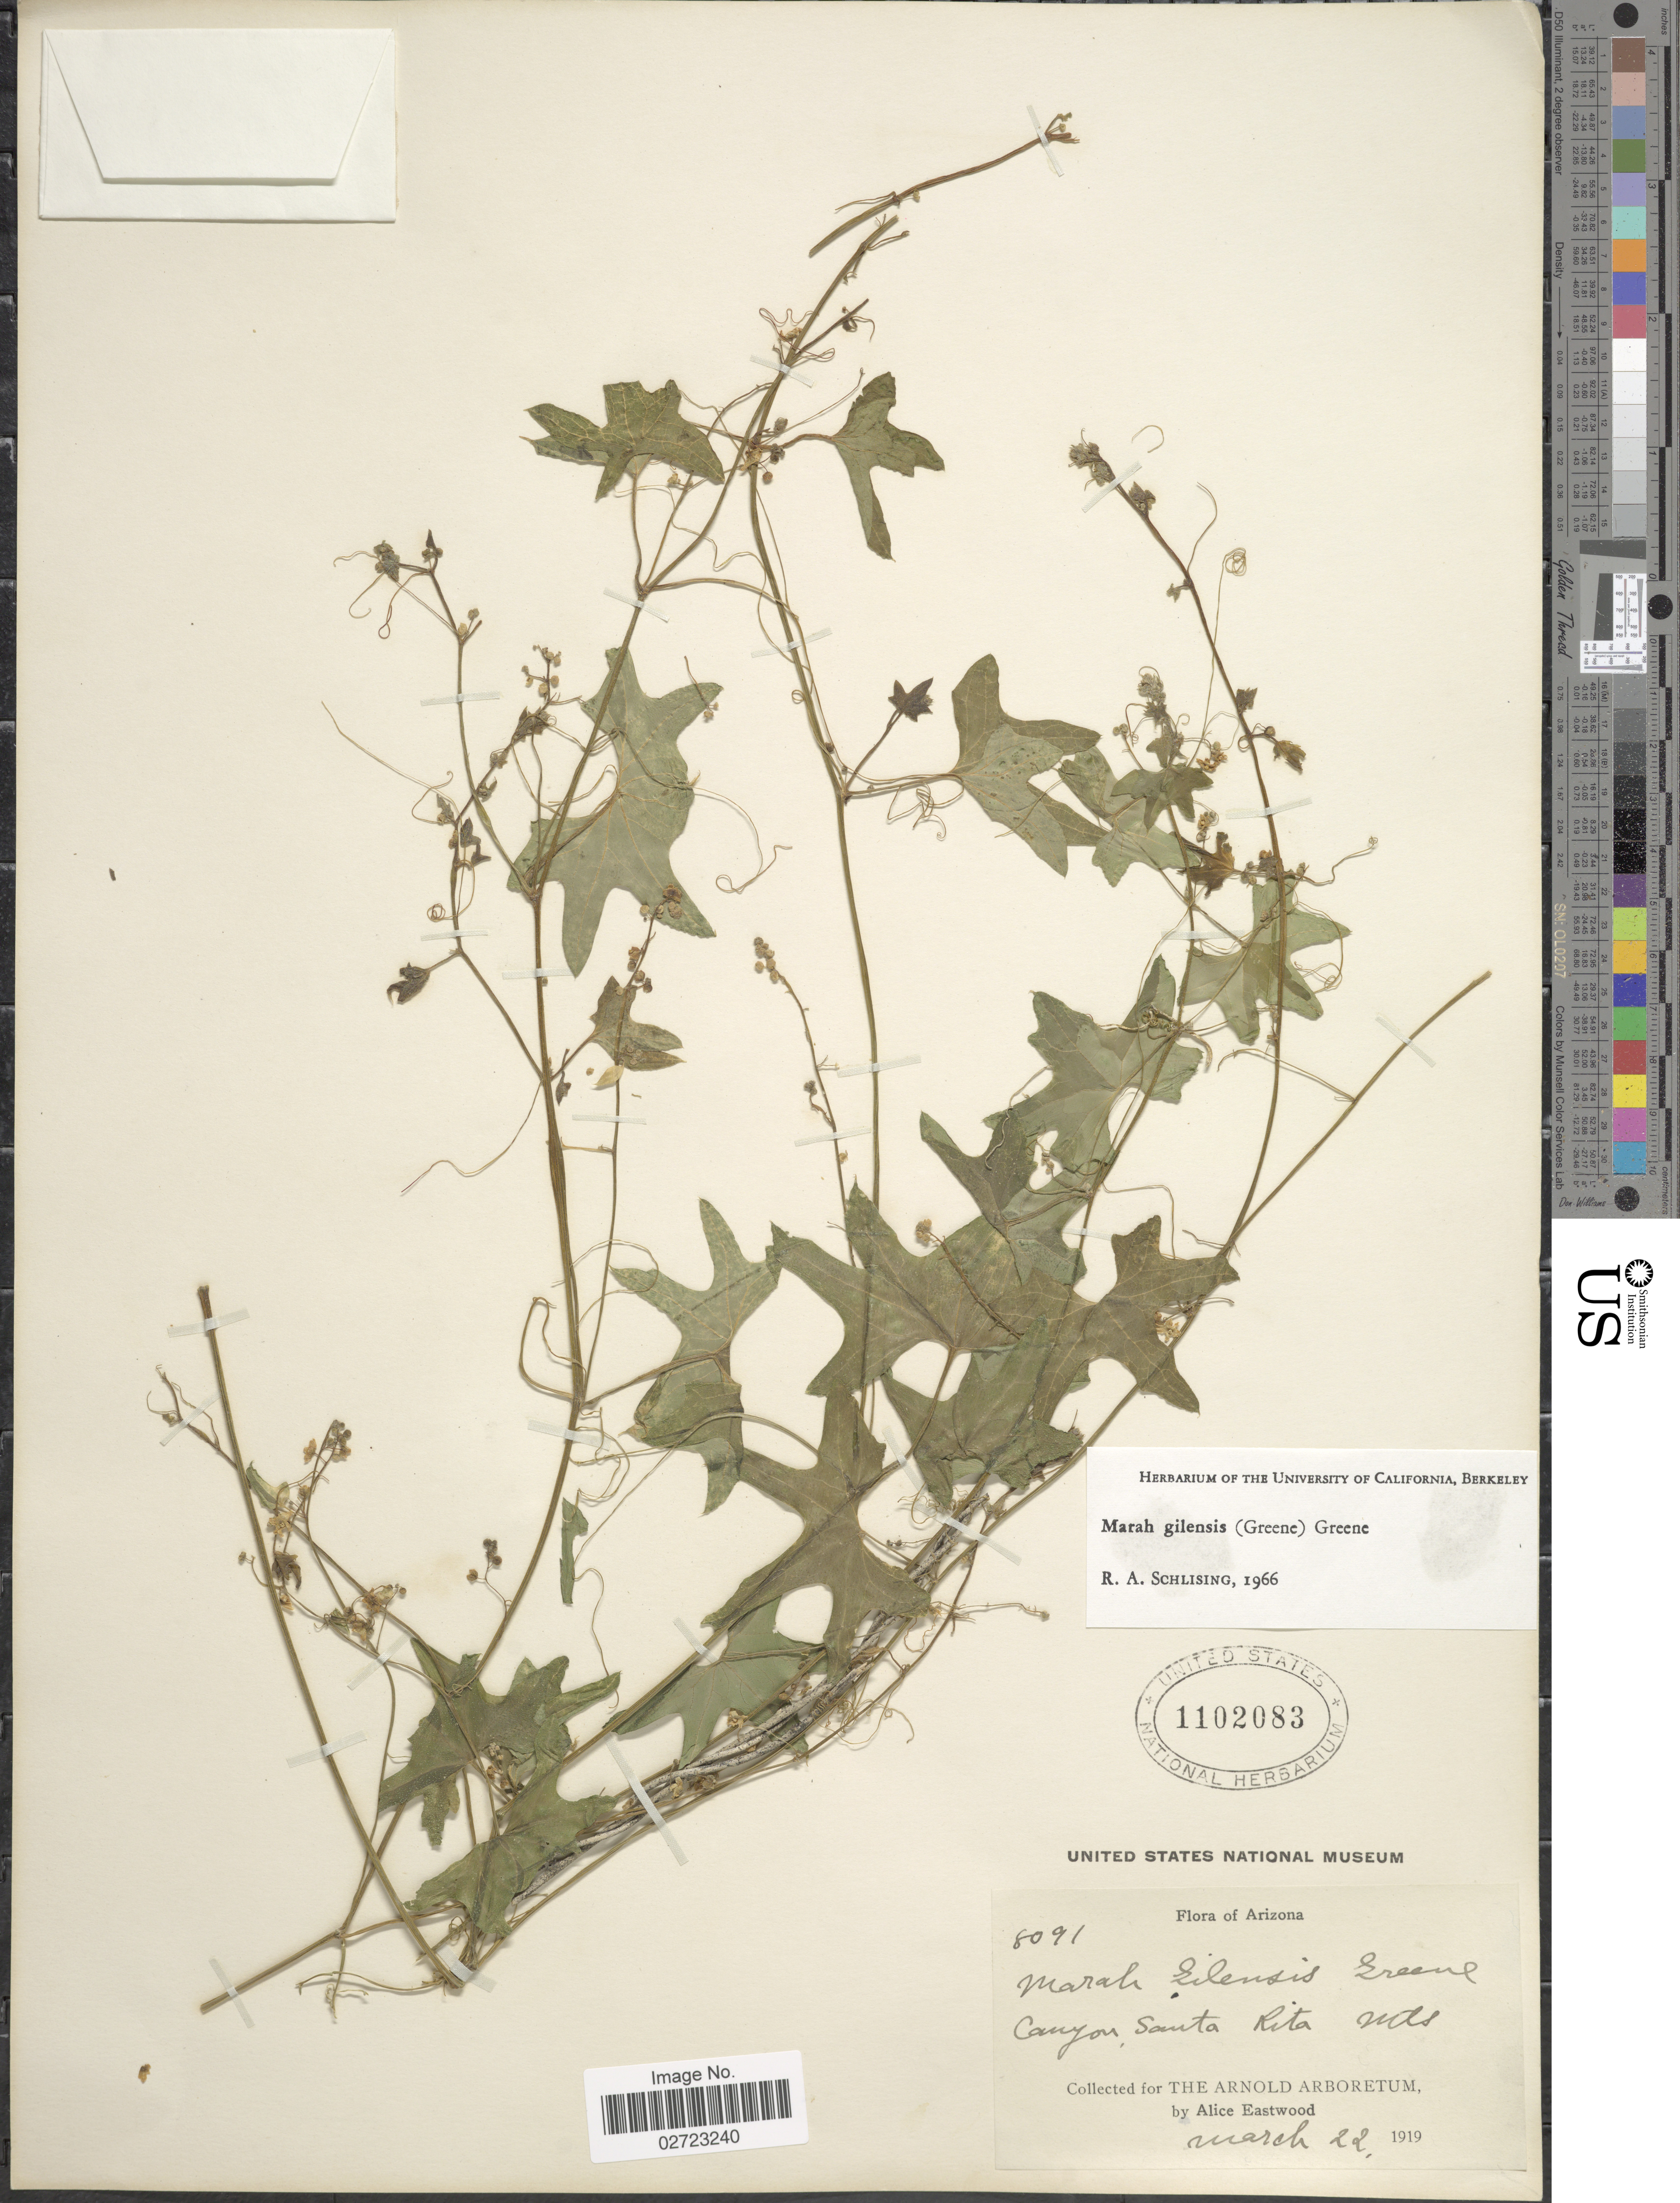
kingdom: Plantae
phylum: Tracheophyta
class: Magnoliopsida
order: Cucurbitales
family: Cucurbitaceae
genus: Marah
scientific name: Marah gilensis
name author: (Greene) Greene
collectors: A. Eastwood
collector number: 8091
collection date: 1919-03-22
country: United States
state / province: Arizona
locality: Canyon Santa Rita Mts.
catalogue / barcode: US 1102083